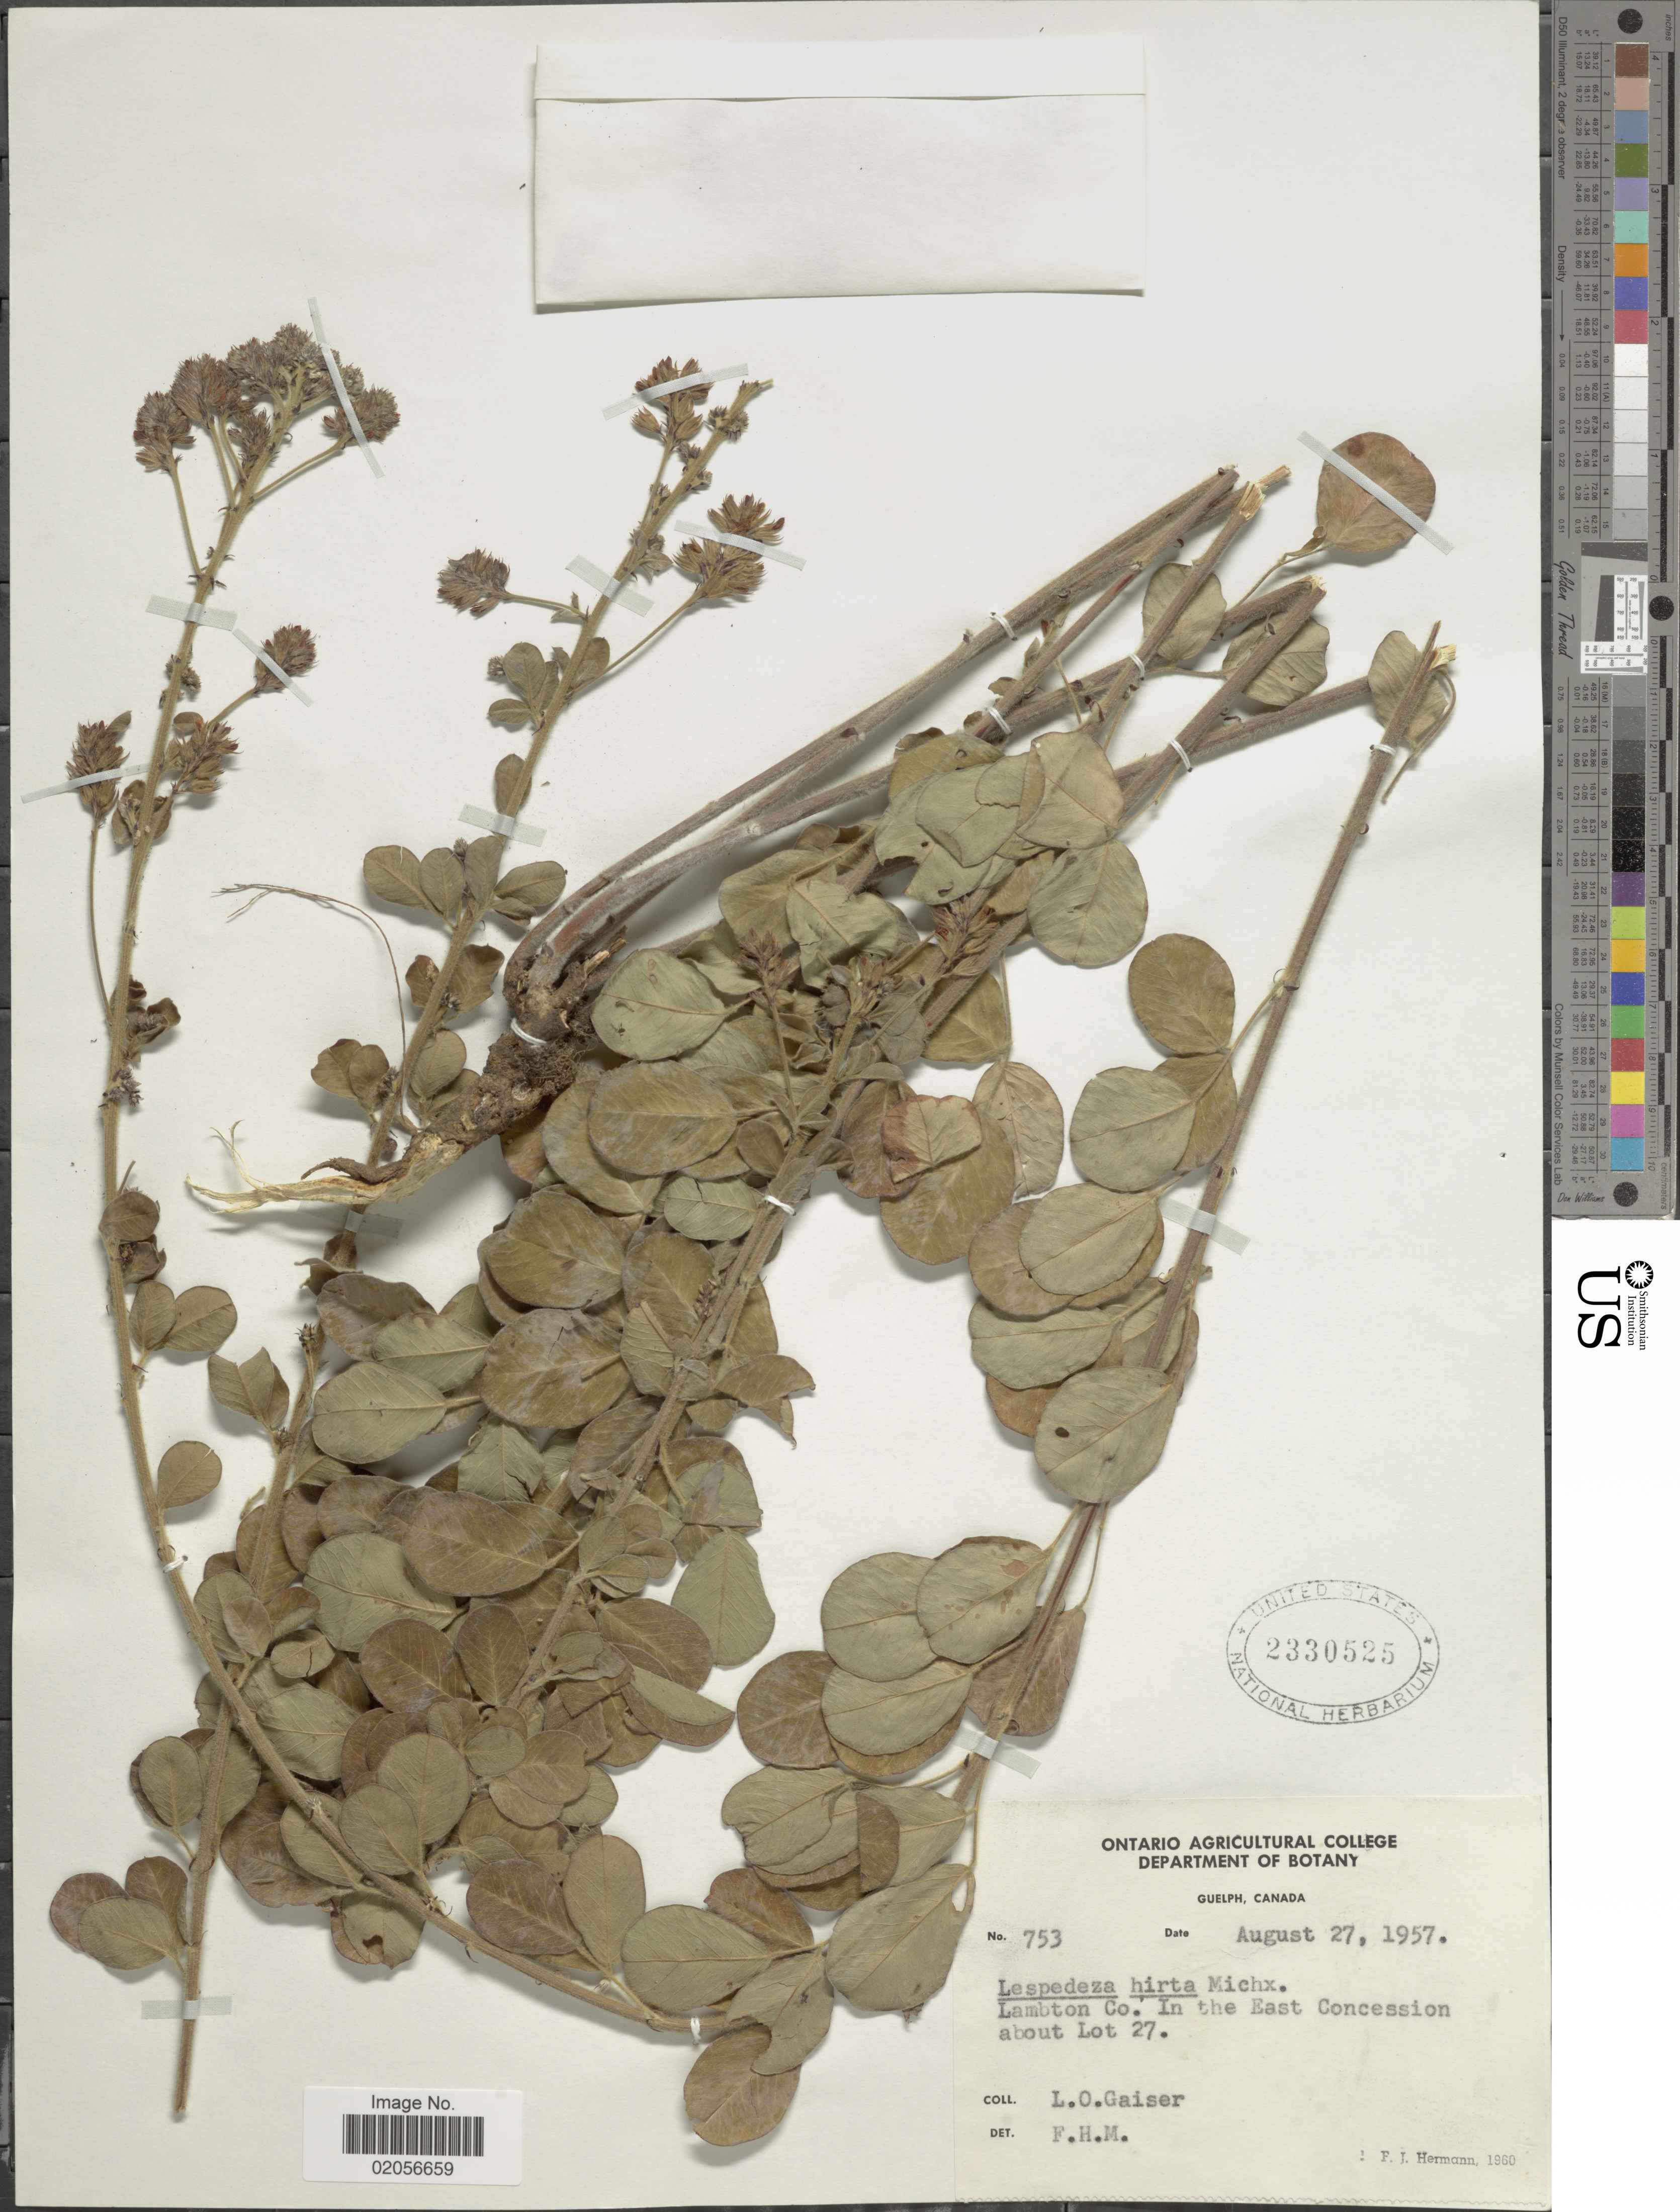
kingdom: Plantae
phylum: Tracheophyta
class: Magnoliopsida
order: Fabales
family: Fabaceae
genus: Lespedeza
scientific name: Lespedeza hirta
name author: (L.) Hornem.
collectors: L. Gaiser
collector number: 753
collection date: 1957-08-27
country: Canada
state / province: Ontario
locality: Guelph. Lambtom Co. In the East Concession about Lot 27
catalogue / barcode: US 2330525